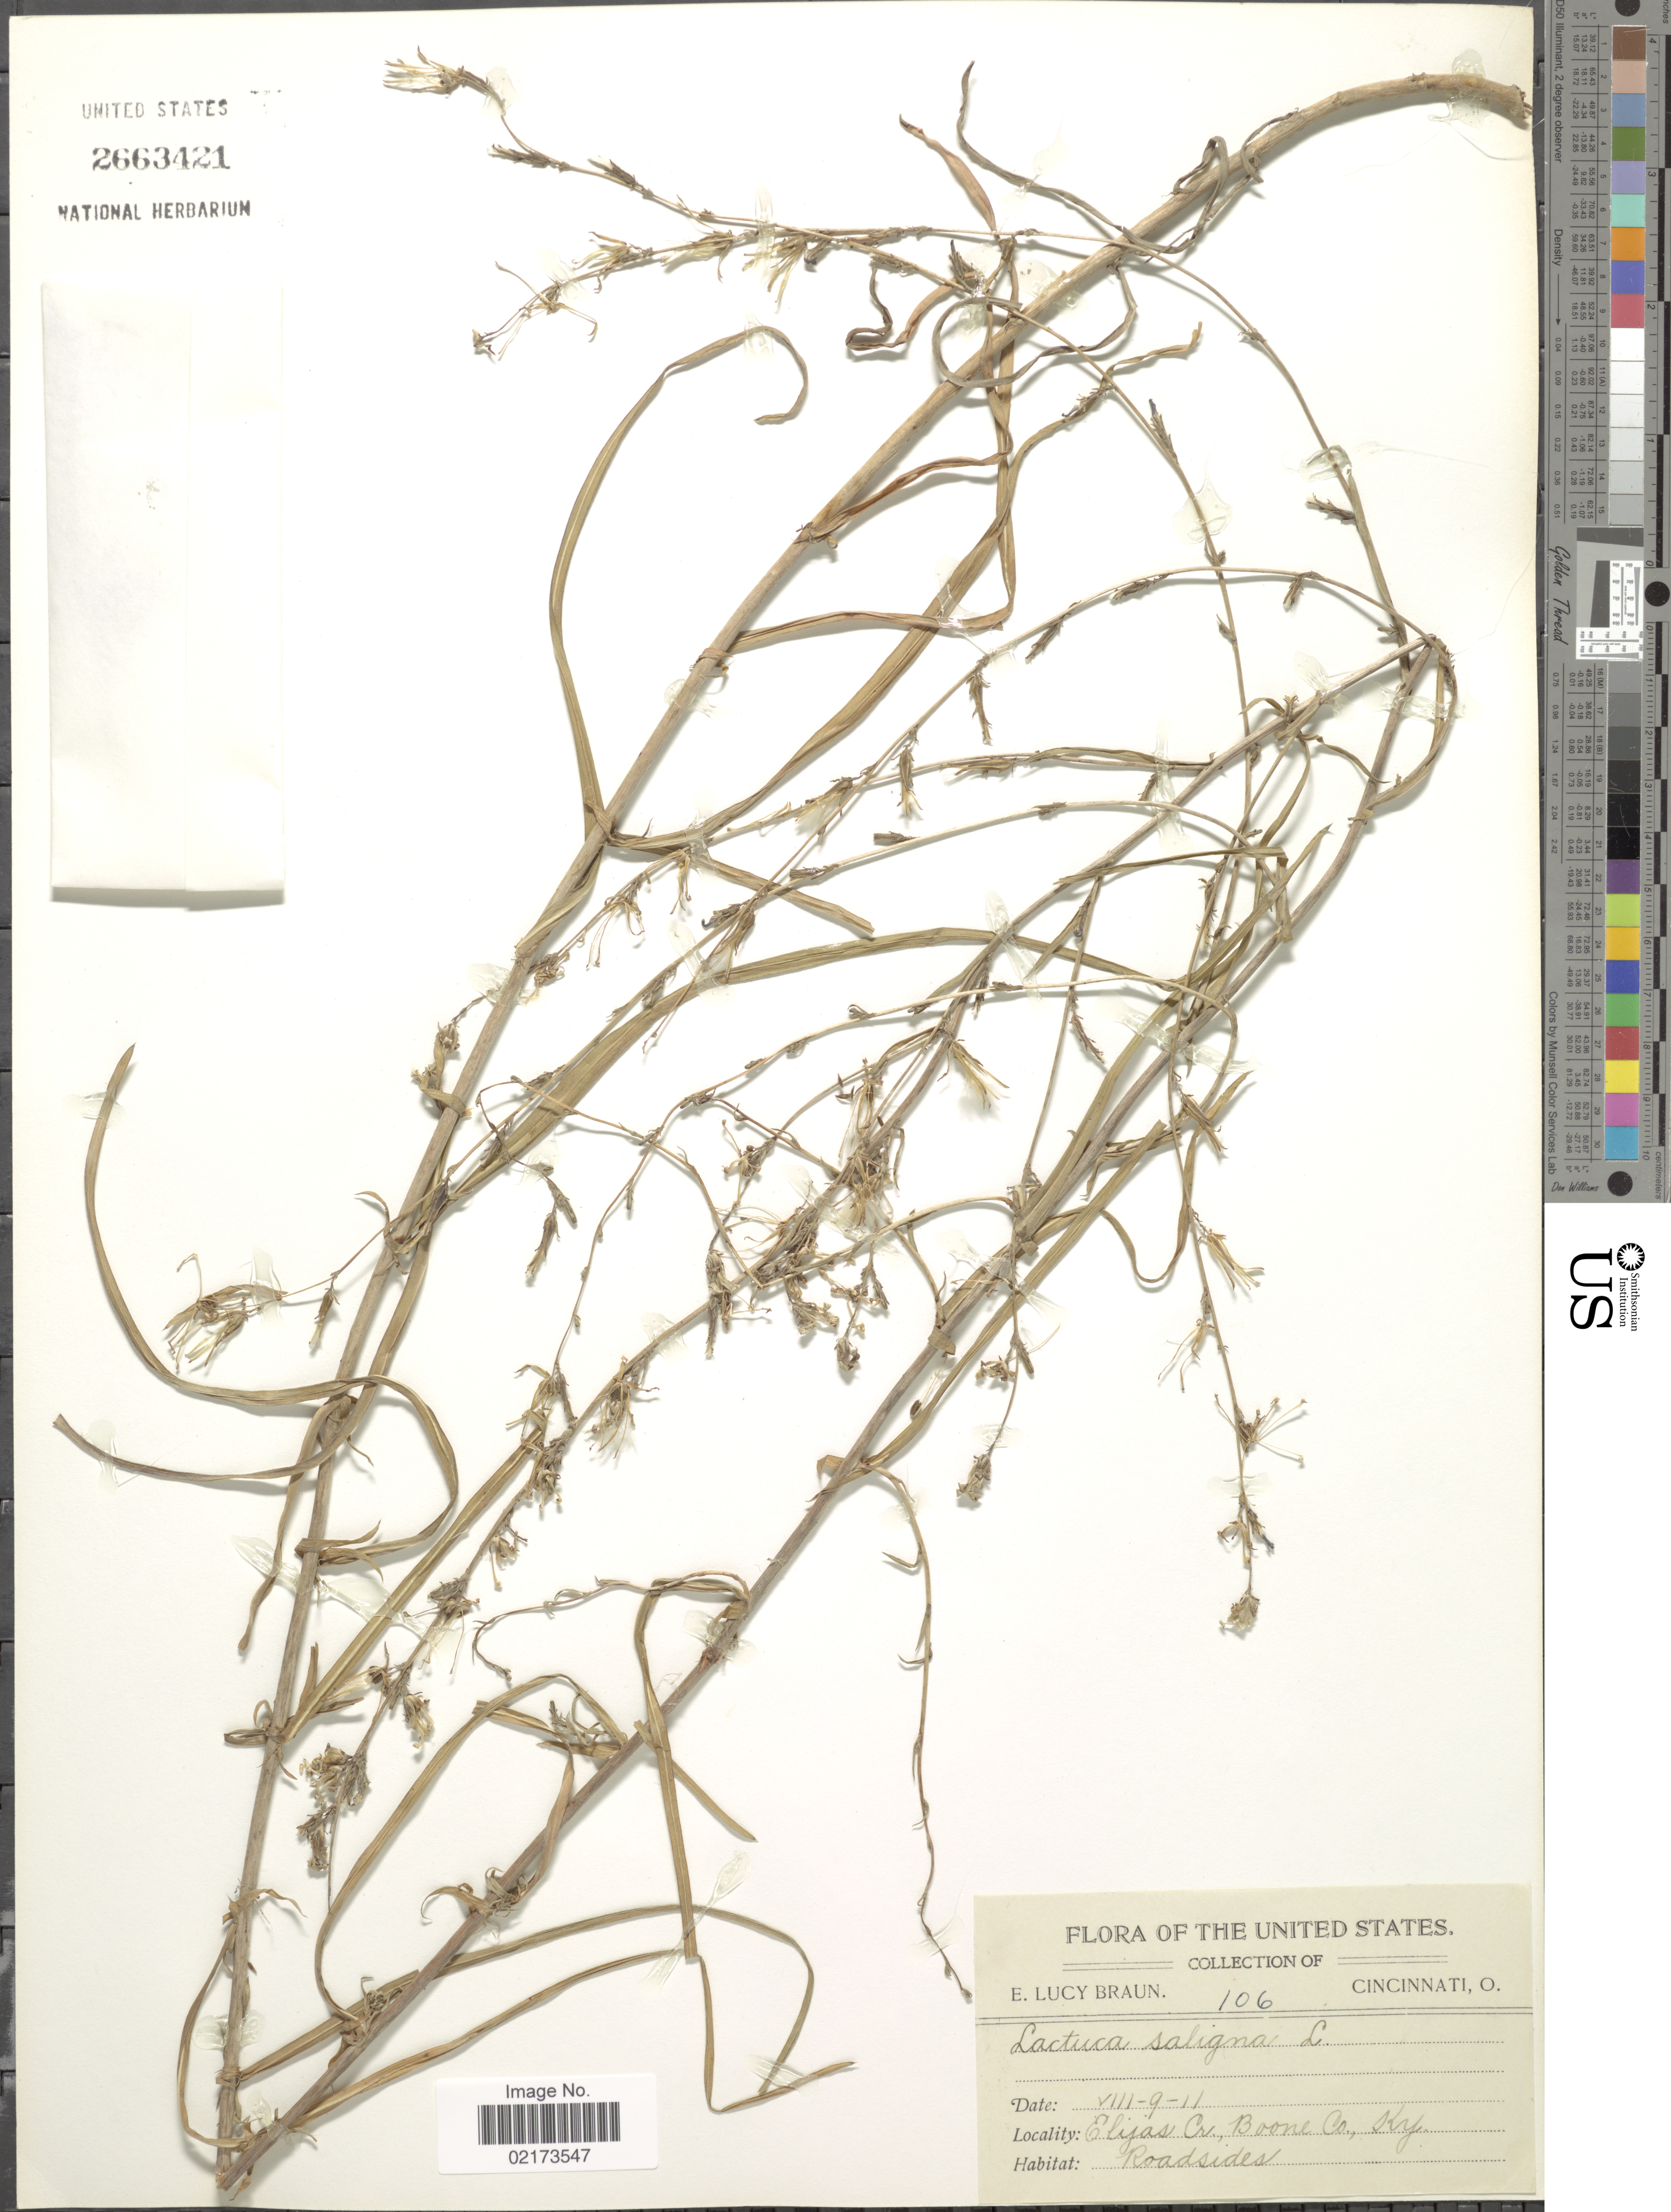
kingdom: Plantae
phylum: Tracheophyta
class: Magnoliopsida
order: Asterales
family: Asteraceae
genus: Lactuca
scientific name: Lactuca saligna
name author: L.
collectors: E. L. Braun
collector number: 106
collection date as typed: Transcribed d/m/y: 9/8/11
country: United States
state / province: Kentucky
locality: The United States, Elijas Cr., Boone Co., Ky.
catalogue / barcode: US 2663421